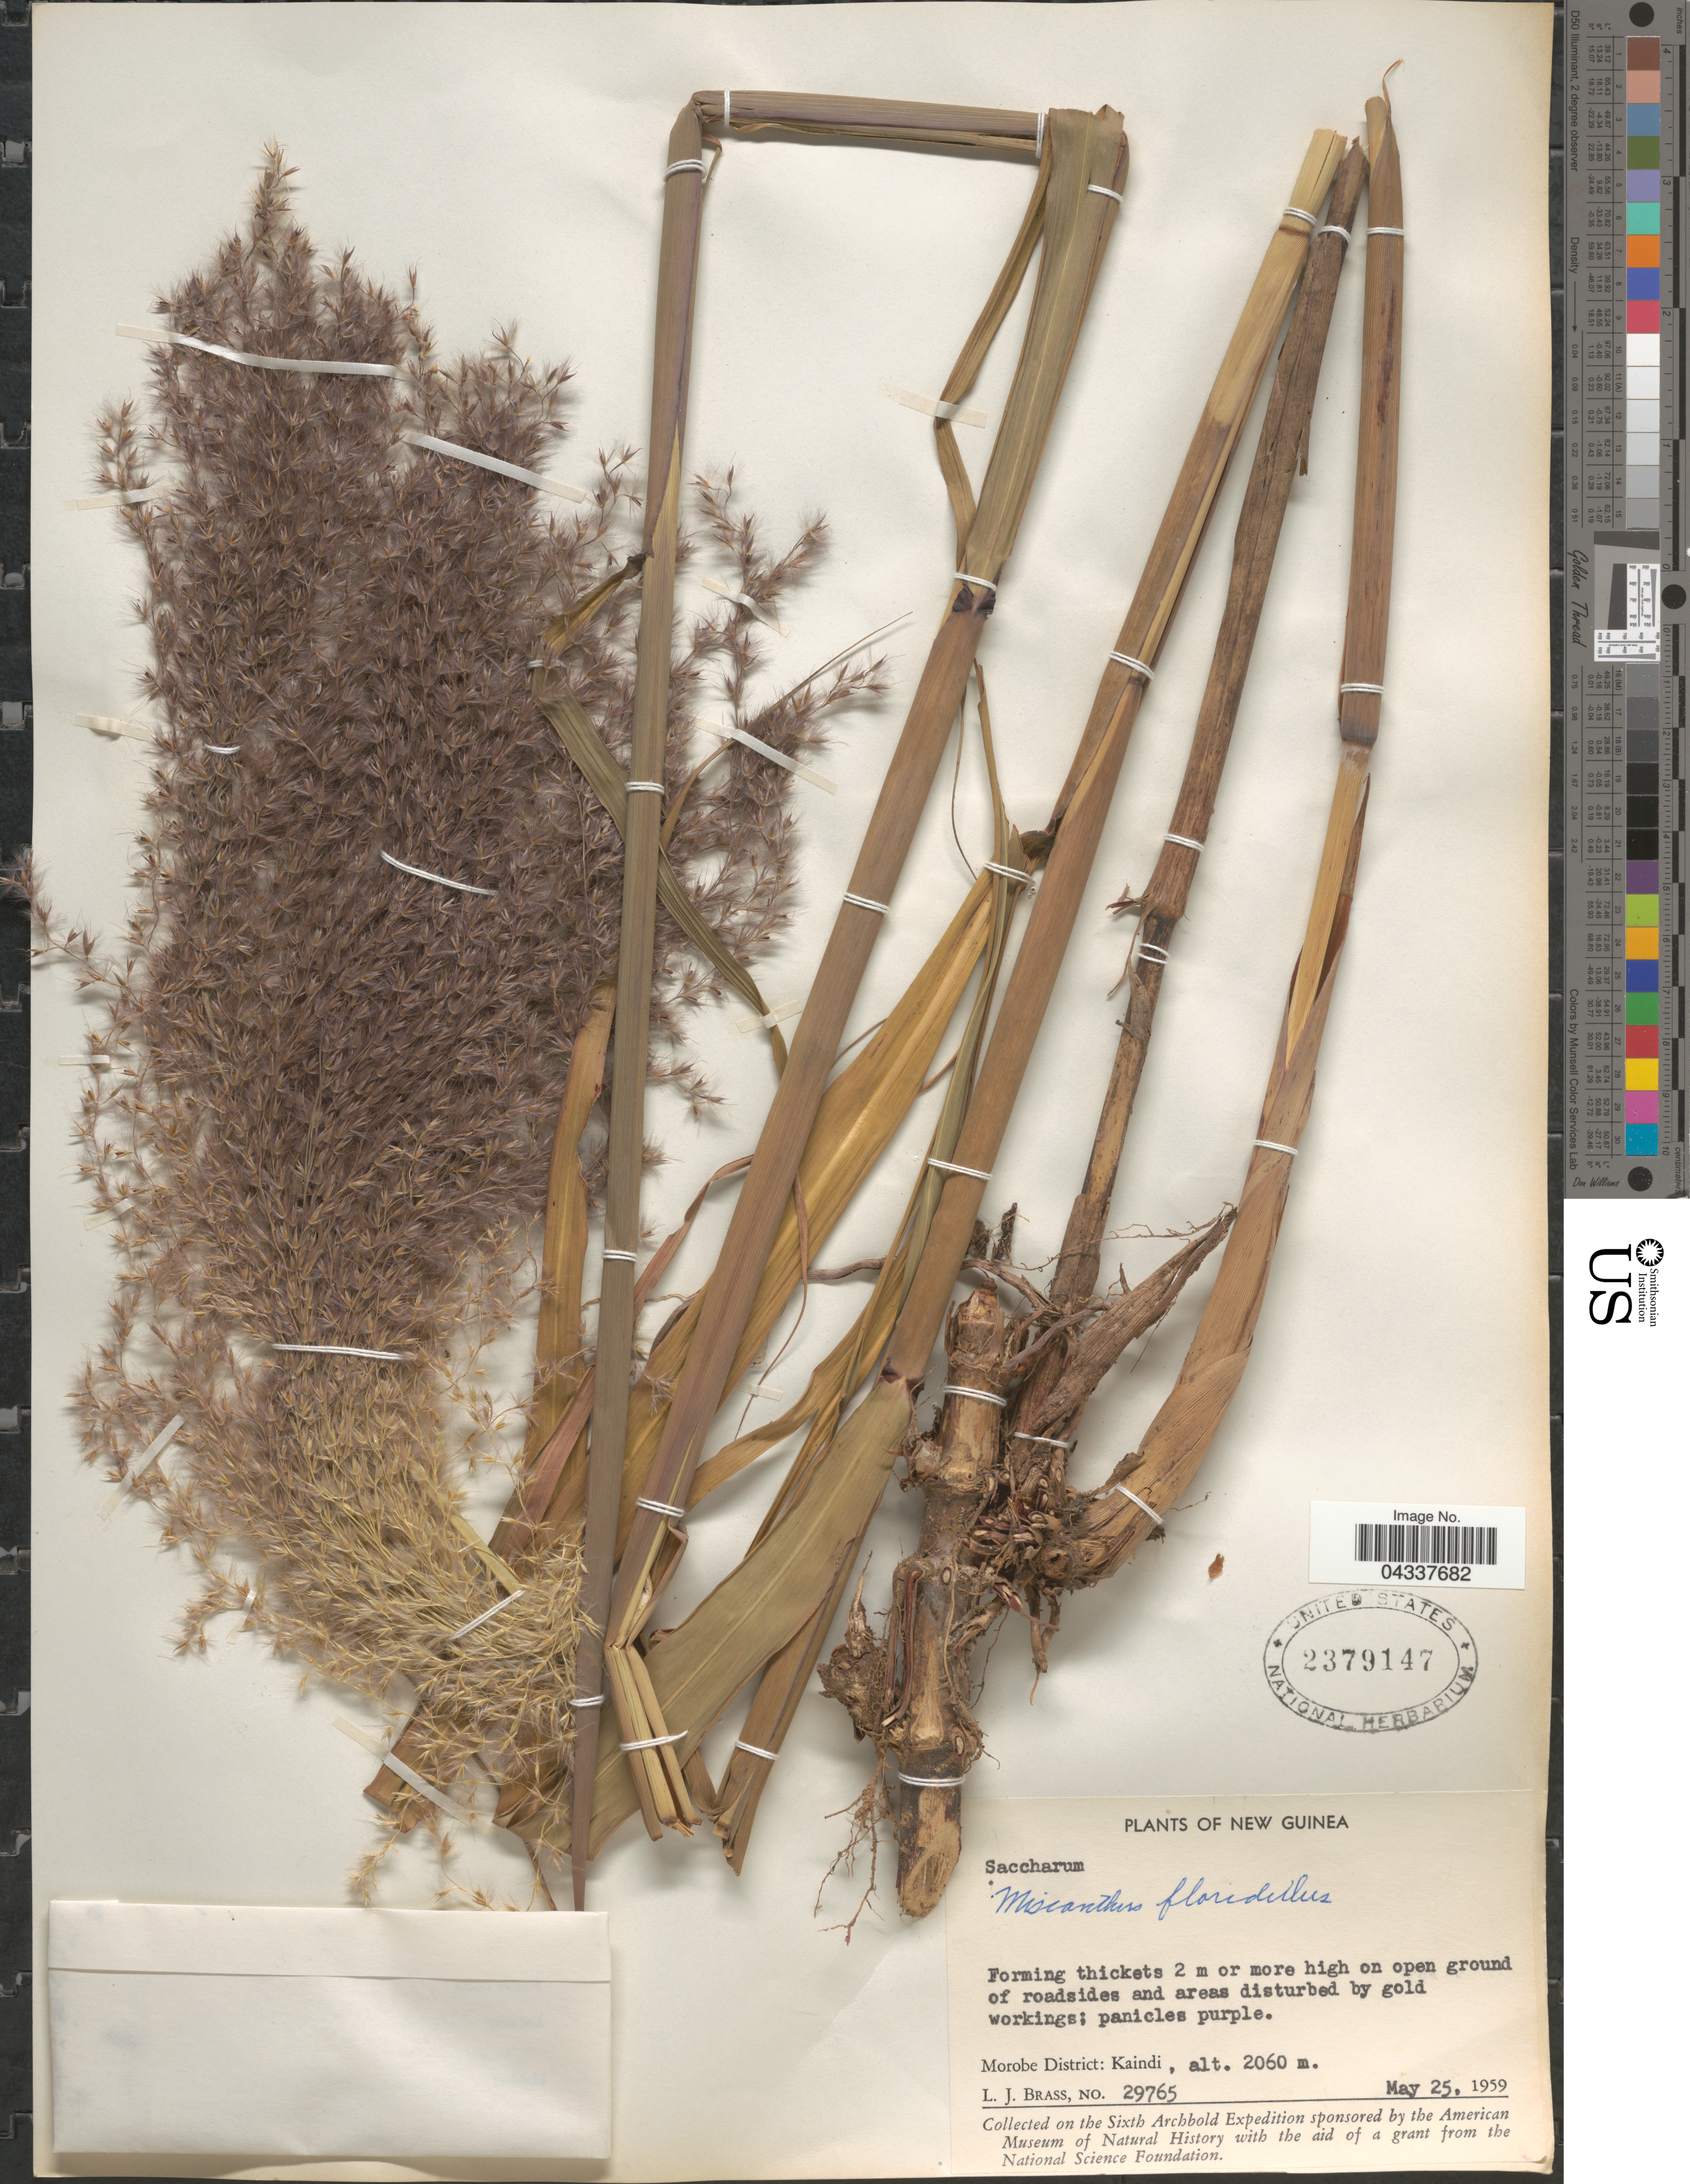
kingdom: Plantae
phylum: Tracheophyta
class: Liliopsida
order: Poales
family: Poaceae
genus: Miscanthus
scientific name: Miscanthus floridulus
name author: (Labill.) Warb.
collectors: L. J. Brass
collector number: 29765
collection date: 1959-05-25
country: Papua New Guinea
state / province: Morobe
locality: Morobe District: Kaindi. Sixth Archbold Expedition.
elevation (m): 2060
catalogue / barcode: US 2379147